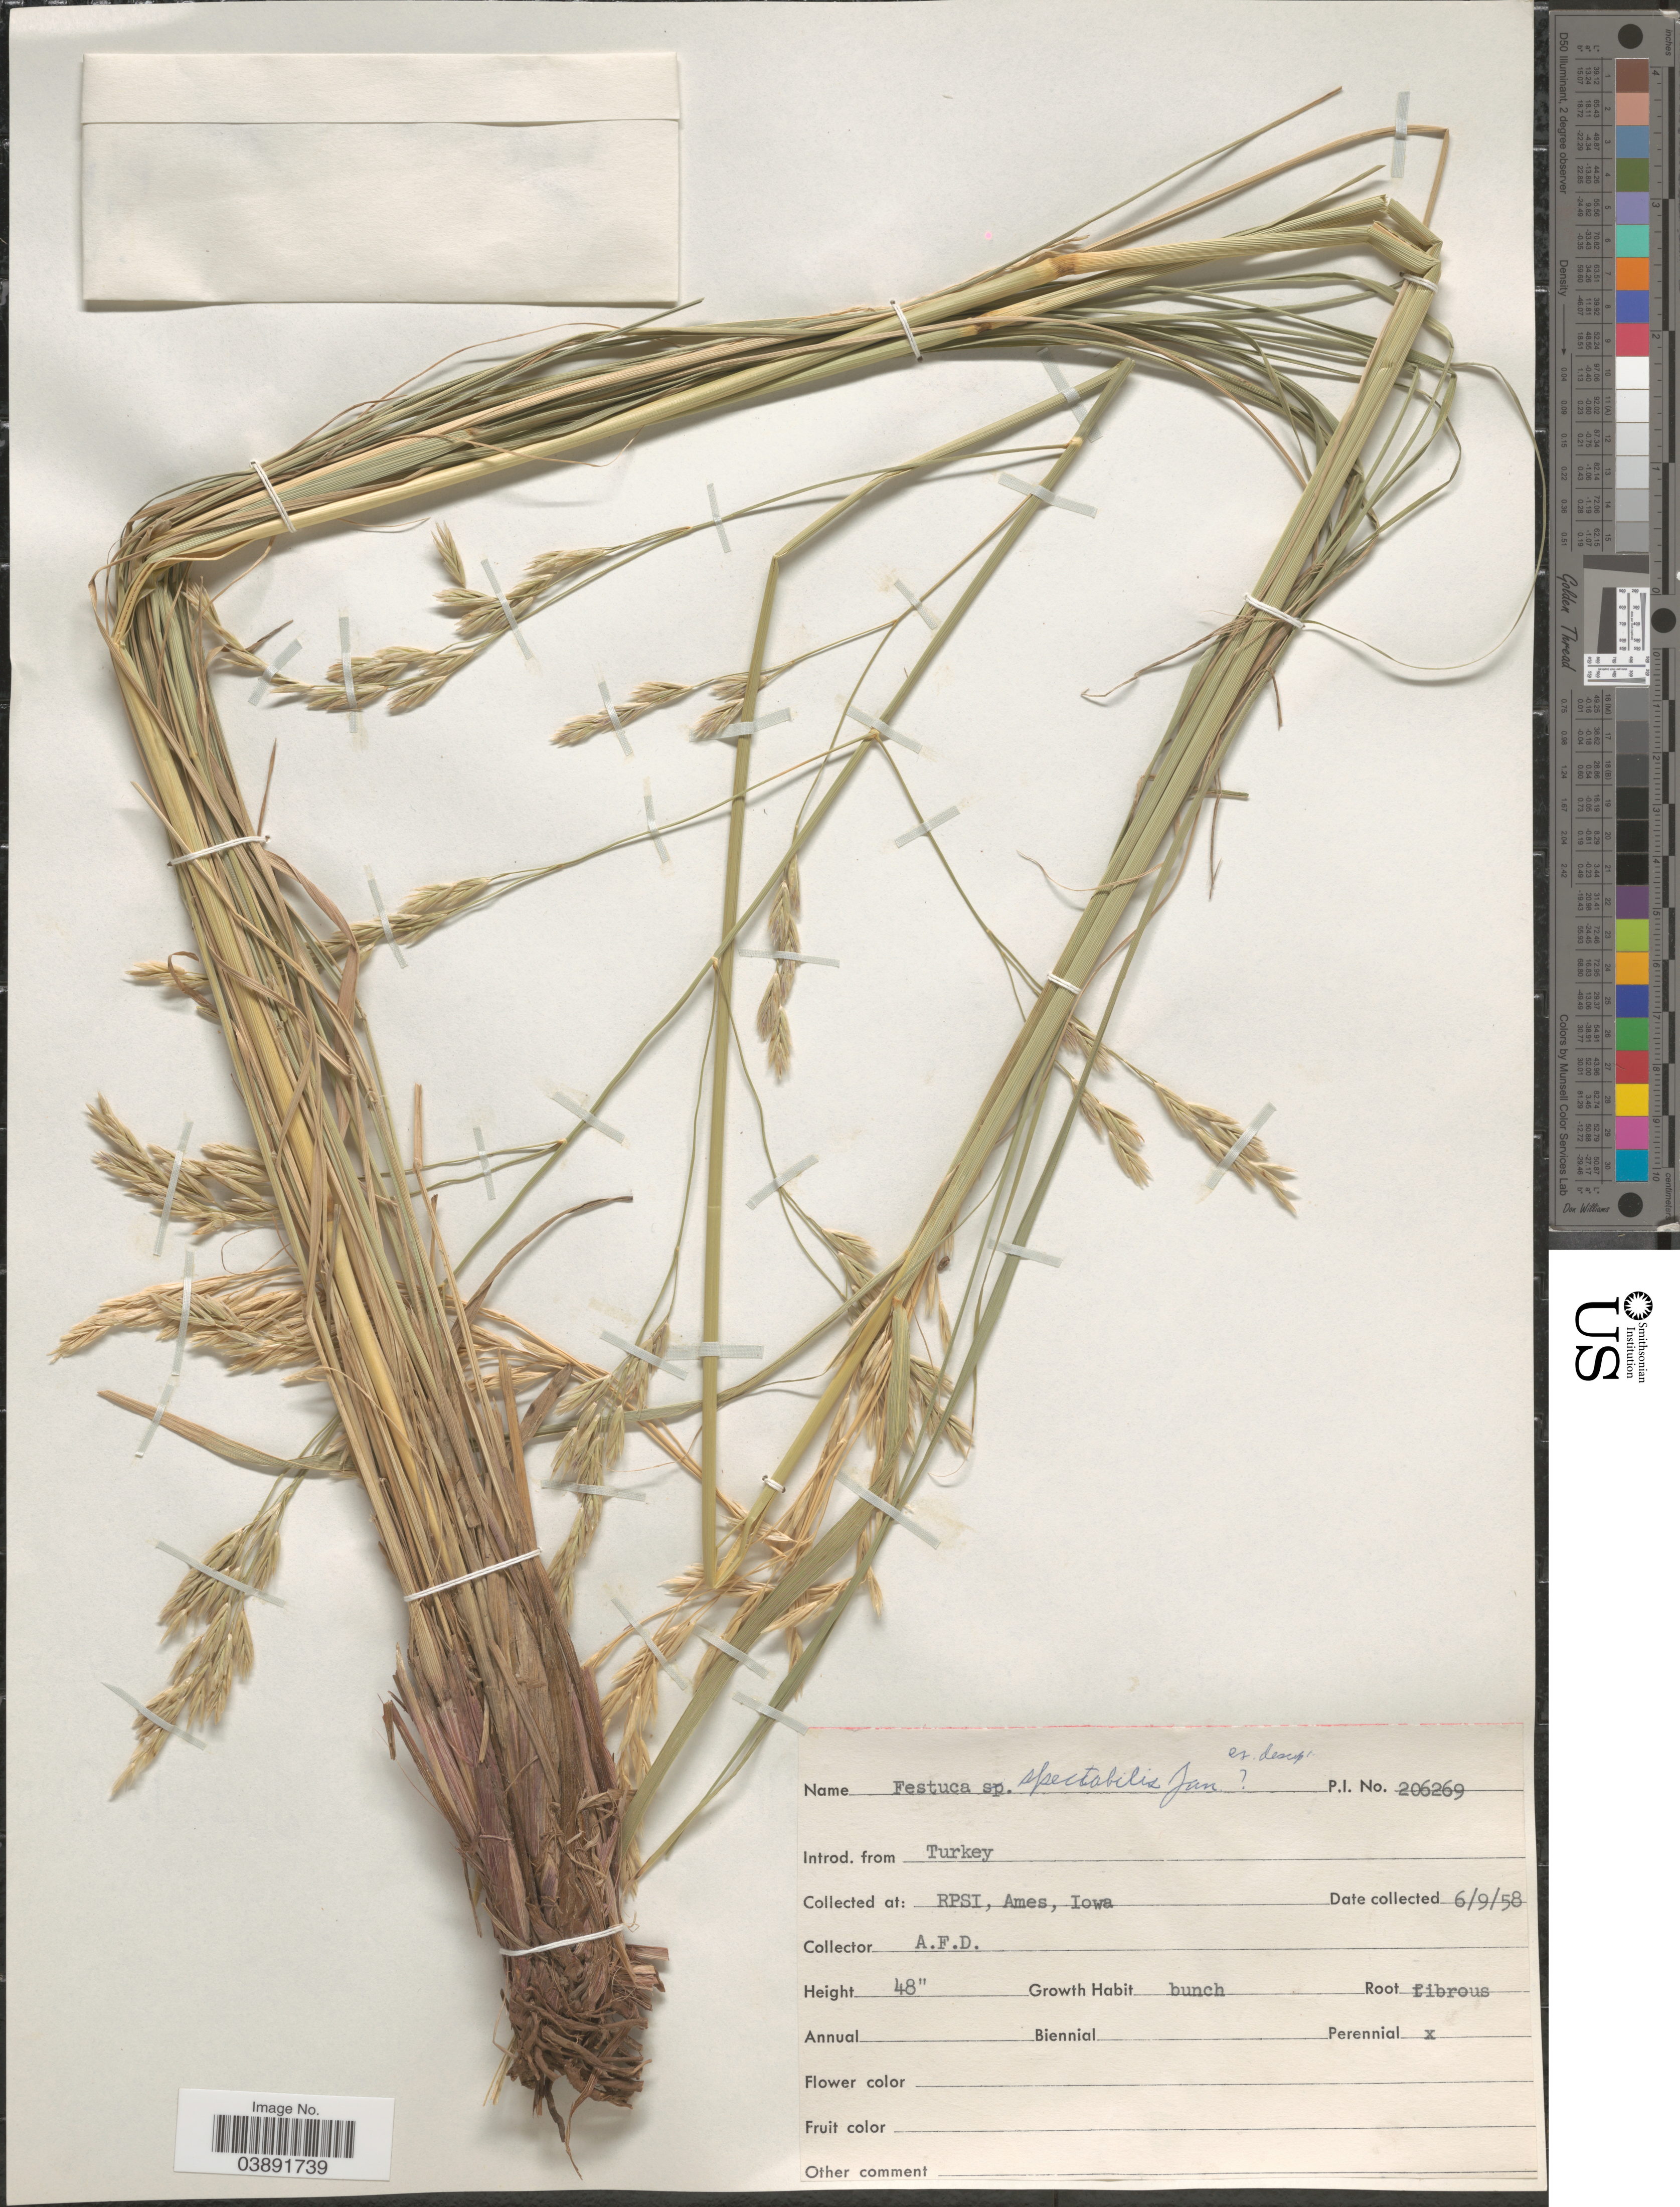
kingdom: Plantae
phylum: Tracheophyta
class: Liliopsida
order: Poales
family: Poaceae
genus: Festuca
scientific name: Festuca sp.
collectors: A. D.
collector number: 206269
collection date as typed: Transcribed d/m/y: 9/6/58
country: United States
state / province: Iowa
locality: RPSI, Ames.